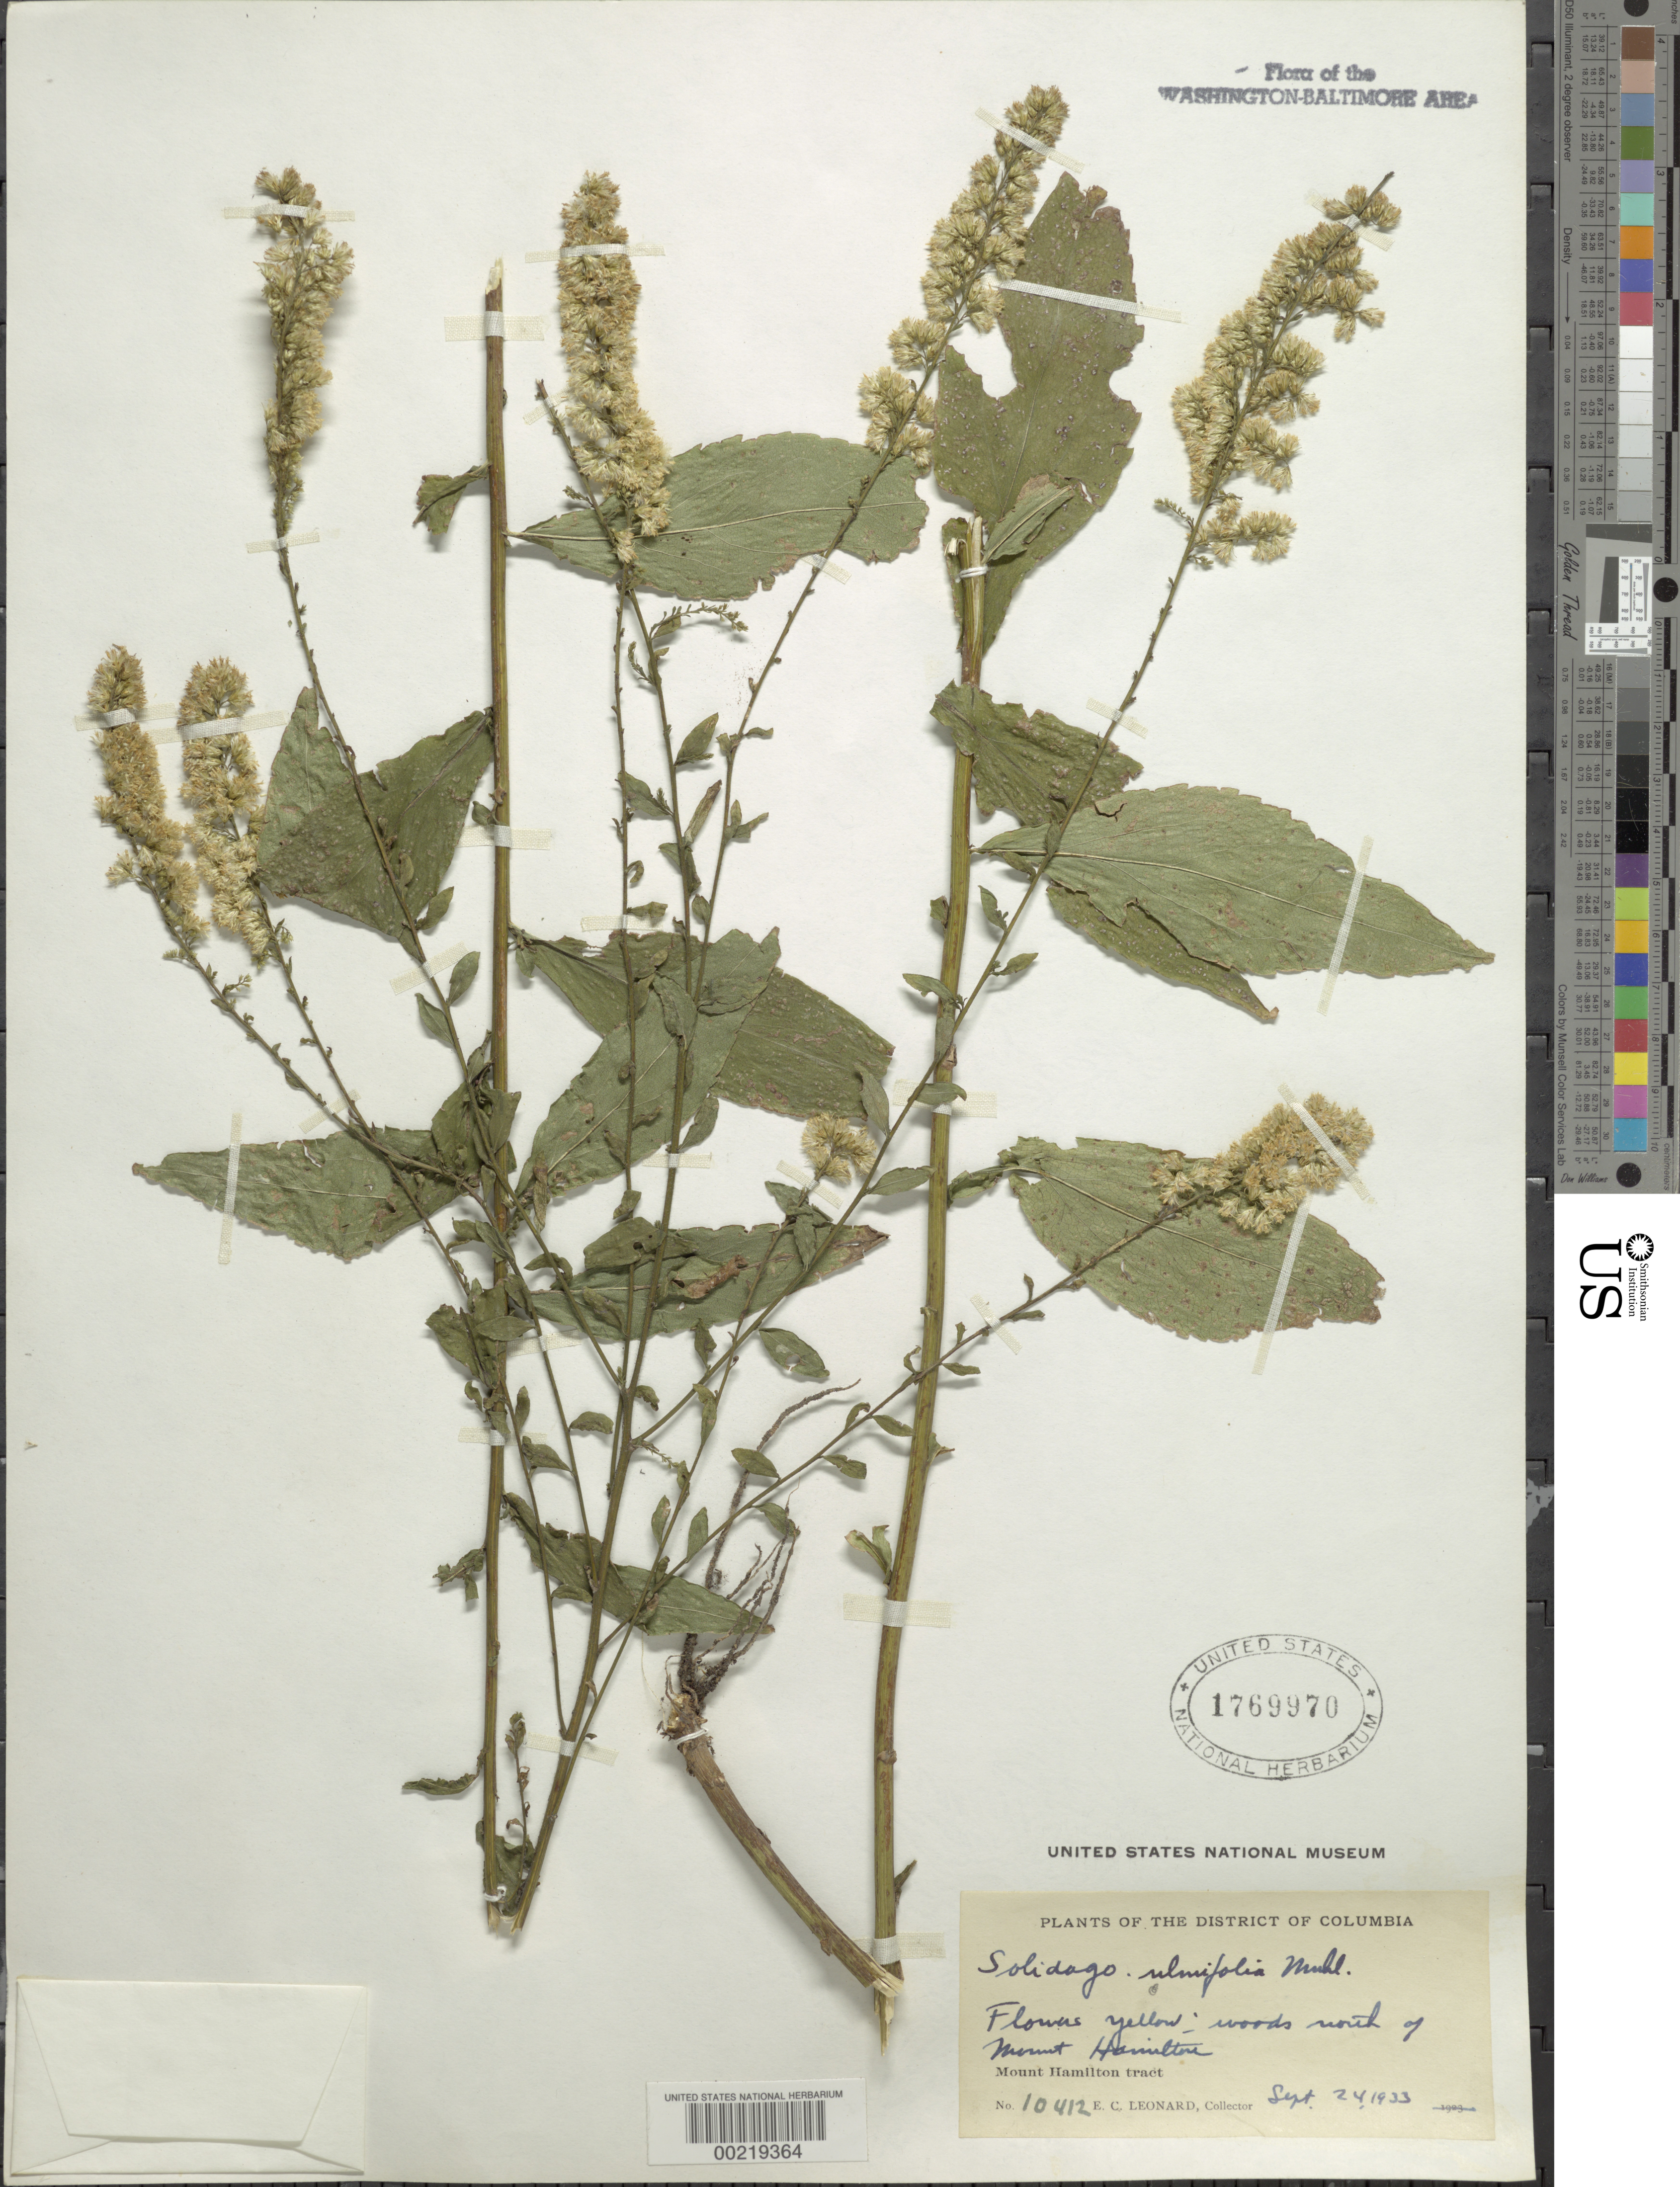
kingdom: Plantae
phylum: Tracheophyta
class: Magnoliopsida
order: Asterales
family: Asteraceae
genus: Solidago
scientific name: Solidago ulmifolia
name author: Muhl. ex Willd.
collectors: E. C. Leonard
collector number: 10412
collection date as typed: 24 Sep 1933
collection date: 1933-09-24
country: United States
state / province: District of Columbia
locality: North of Mount Hamilton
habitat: Woods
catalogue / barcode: US 1769970